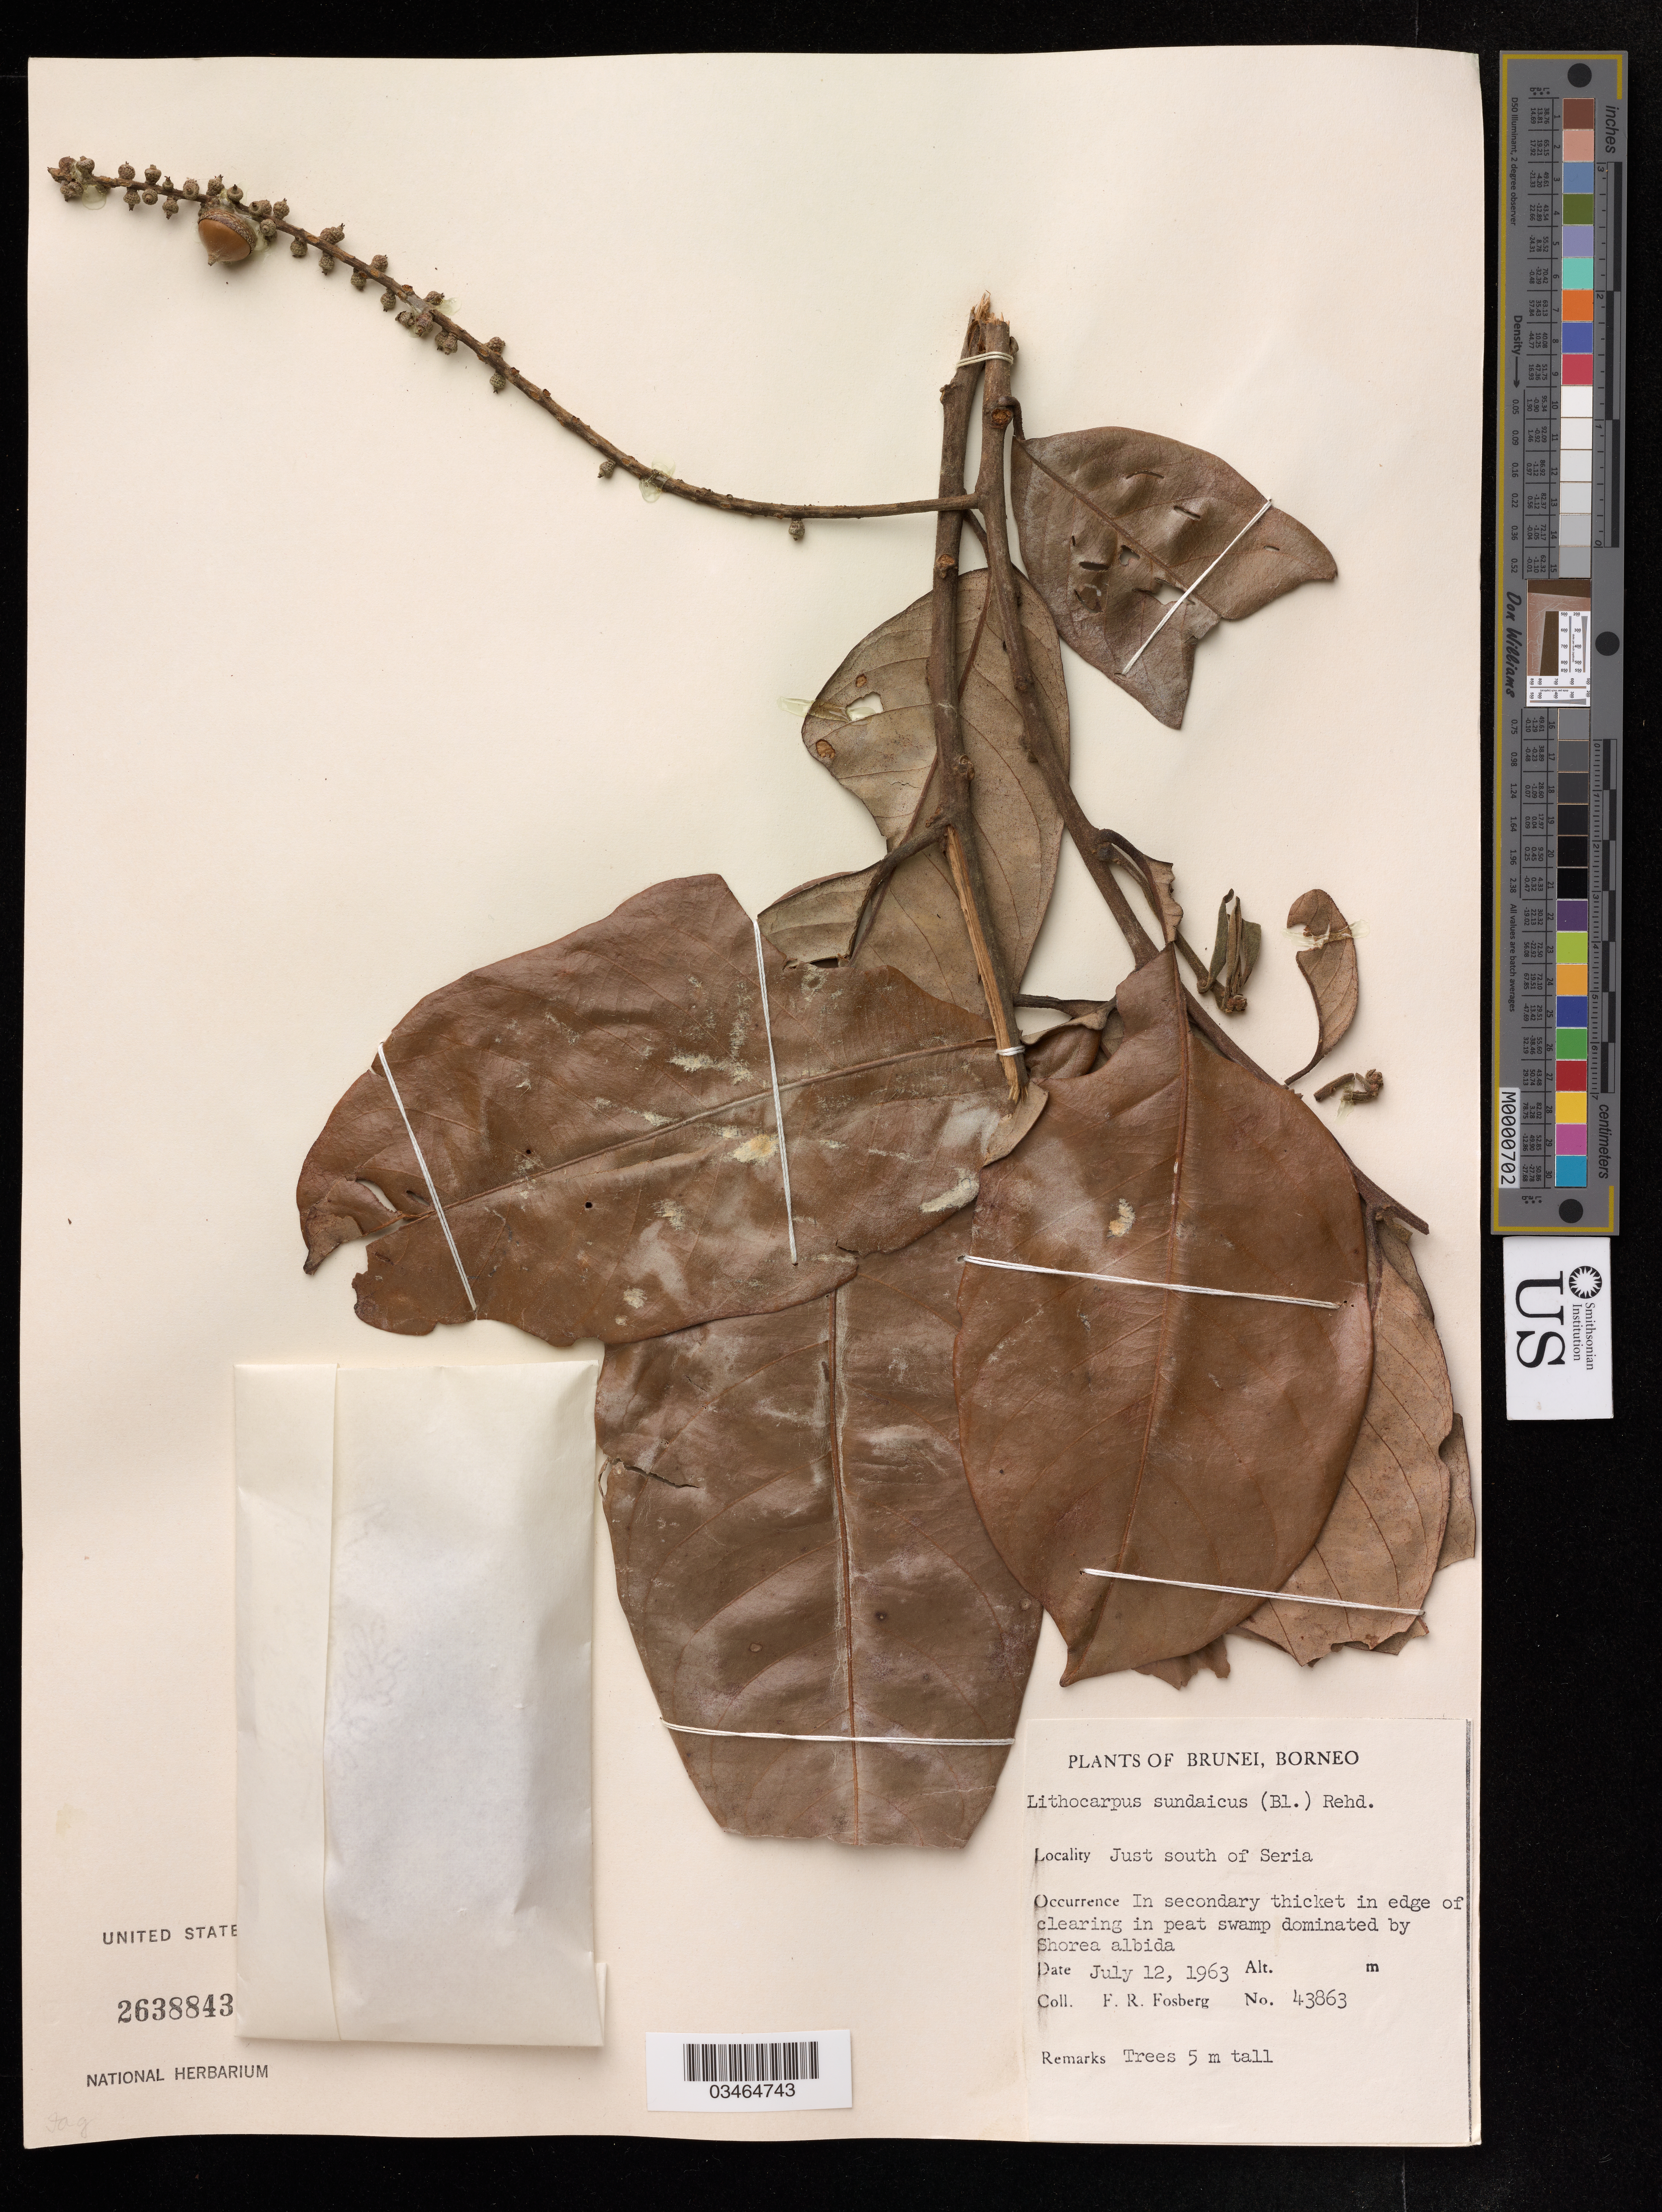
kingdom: Plantae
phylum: Tracheophyta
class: Magnoliopsida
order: Fagales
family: Fagaceae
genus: Lithocarpus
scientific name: Lithocarpus sundaicus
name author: (Blume) Rehder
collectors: F. R. Fosberg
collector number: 43863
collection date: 1963-07-12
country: Brunei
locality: Borneo, Just south of Seria.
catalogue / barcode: US 2638843